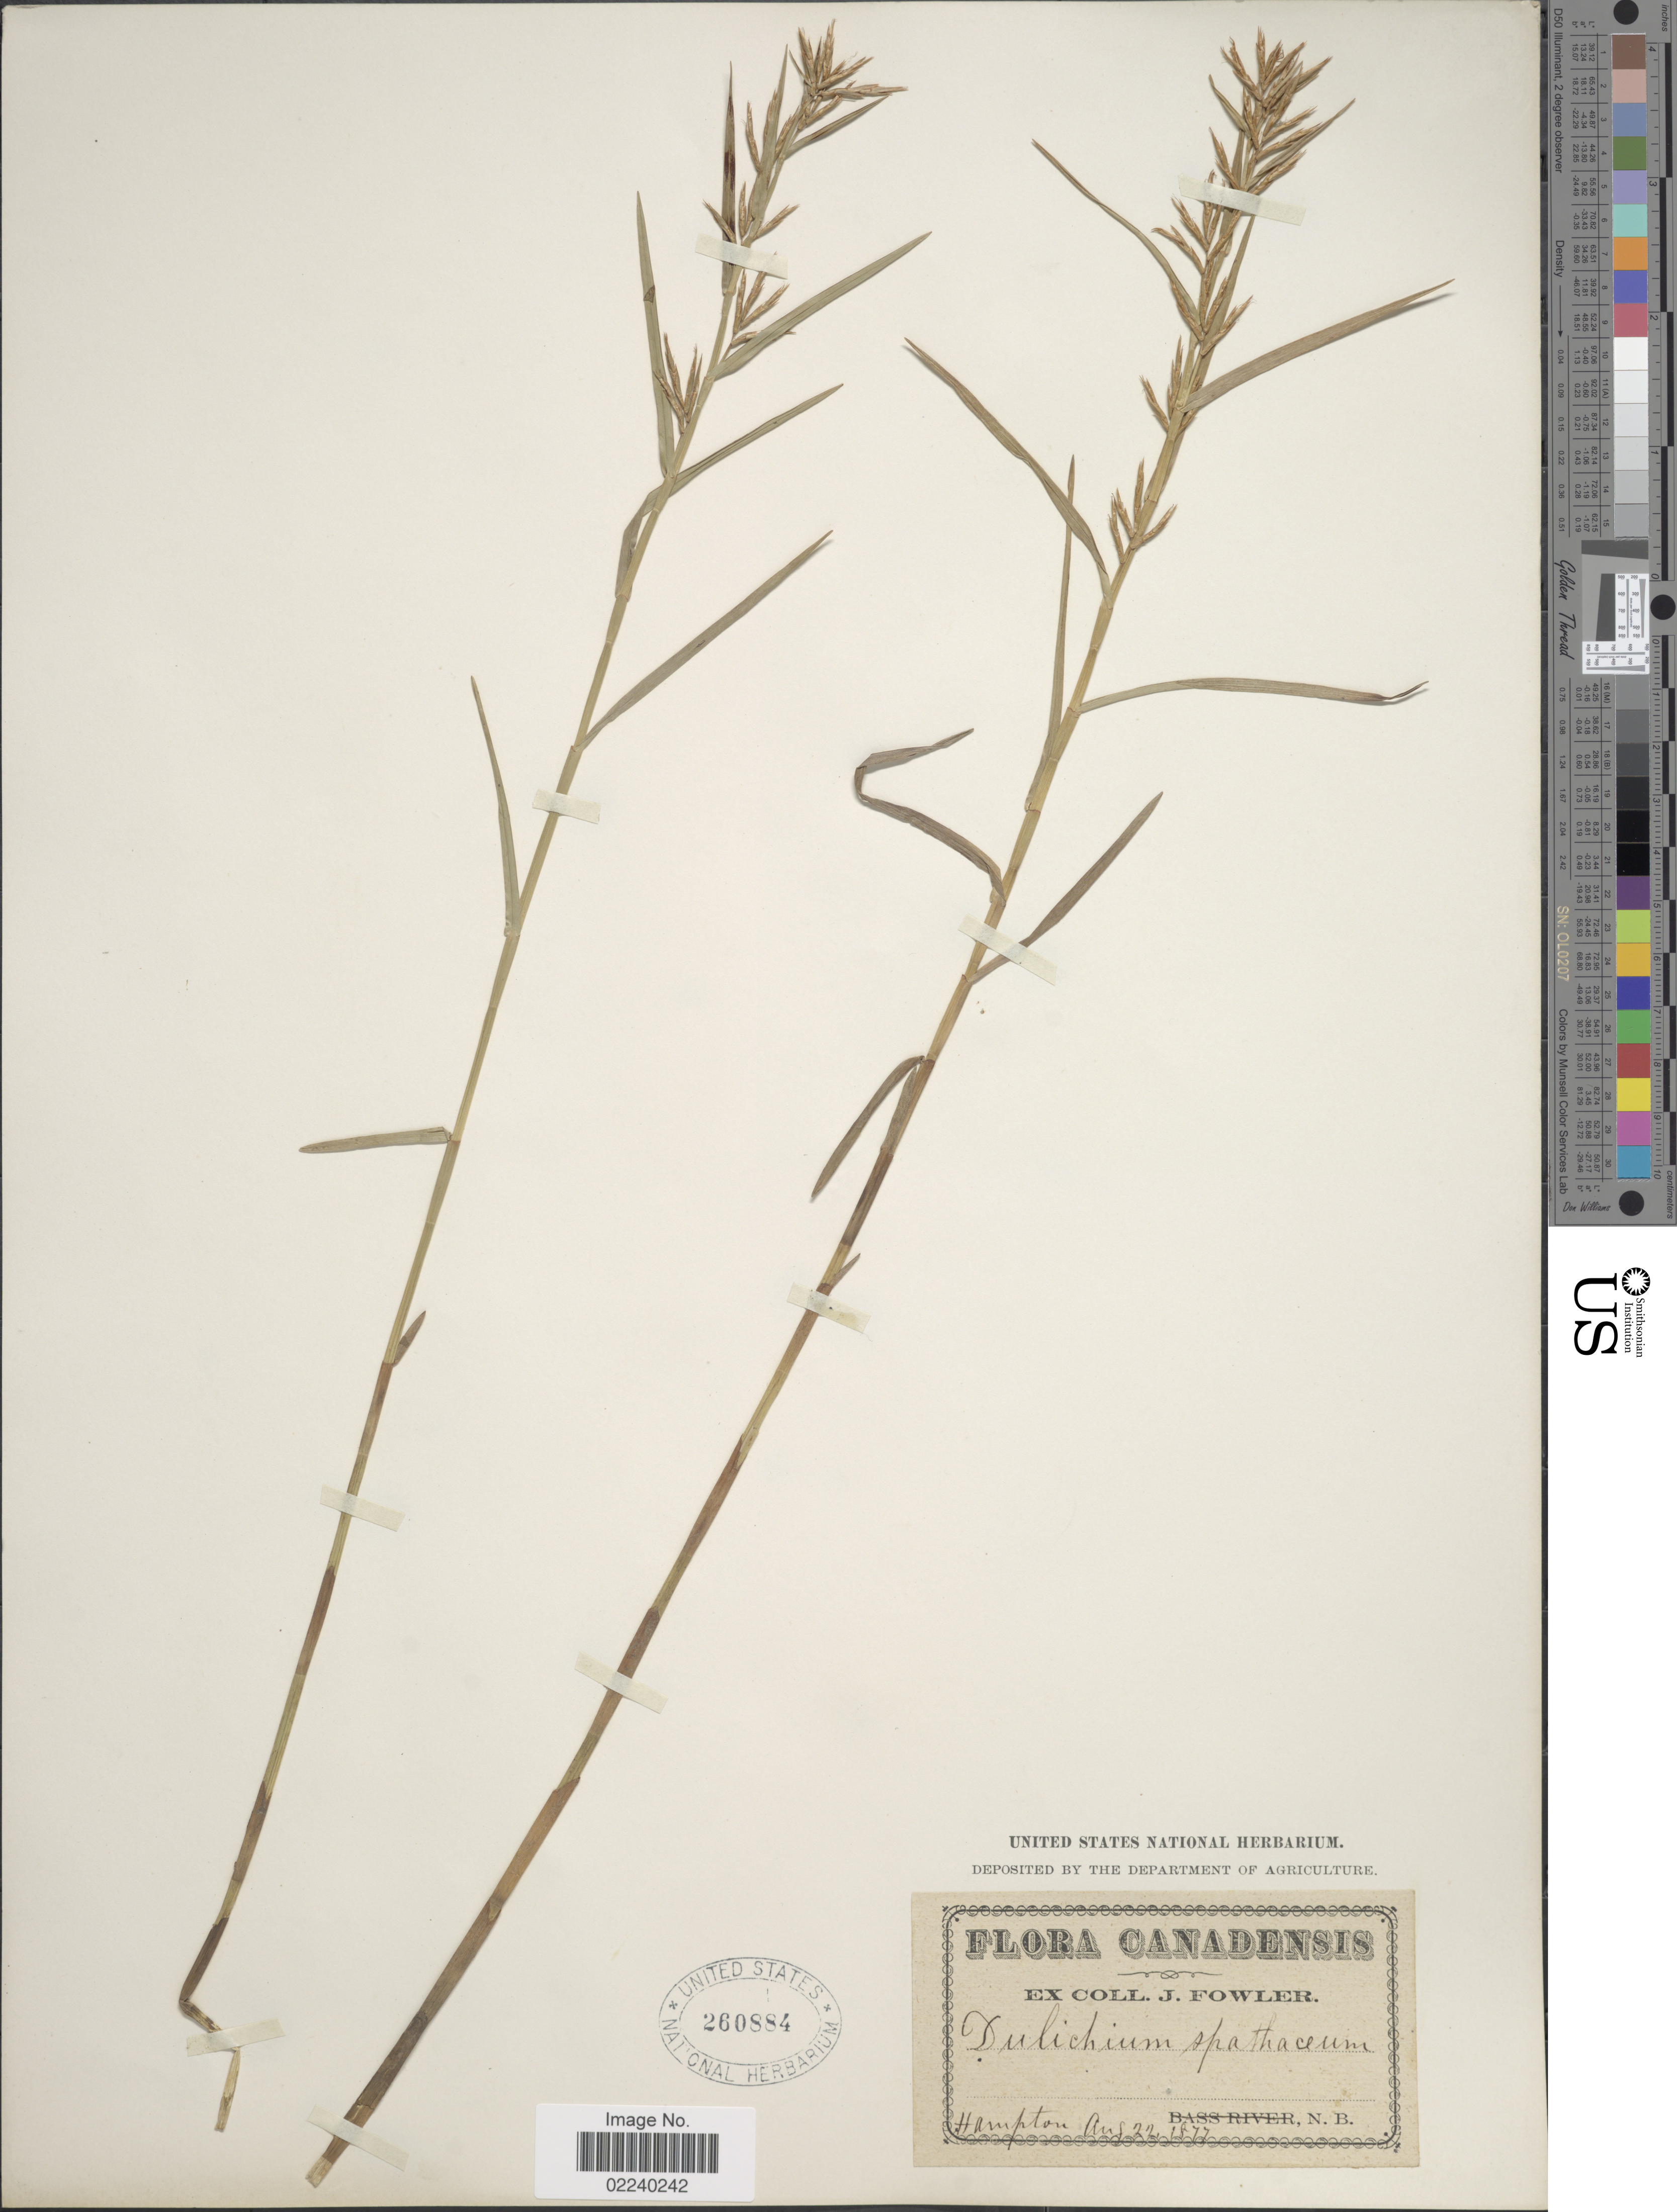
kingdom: Plantae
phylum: Tracheophyta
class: Liliopsida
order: Poales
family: Cyperaceae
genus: Dulichium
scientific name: Dulichium arundinaceum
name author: (L.) Britton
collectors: ex herb. J. Fowler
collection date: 1877-08-22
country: Canada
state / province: New Brunswick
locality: Hampton, N.B.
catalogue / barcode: US 260884